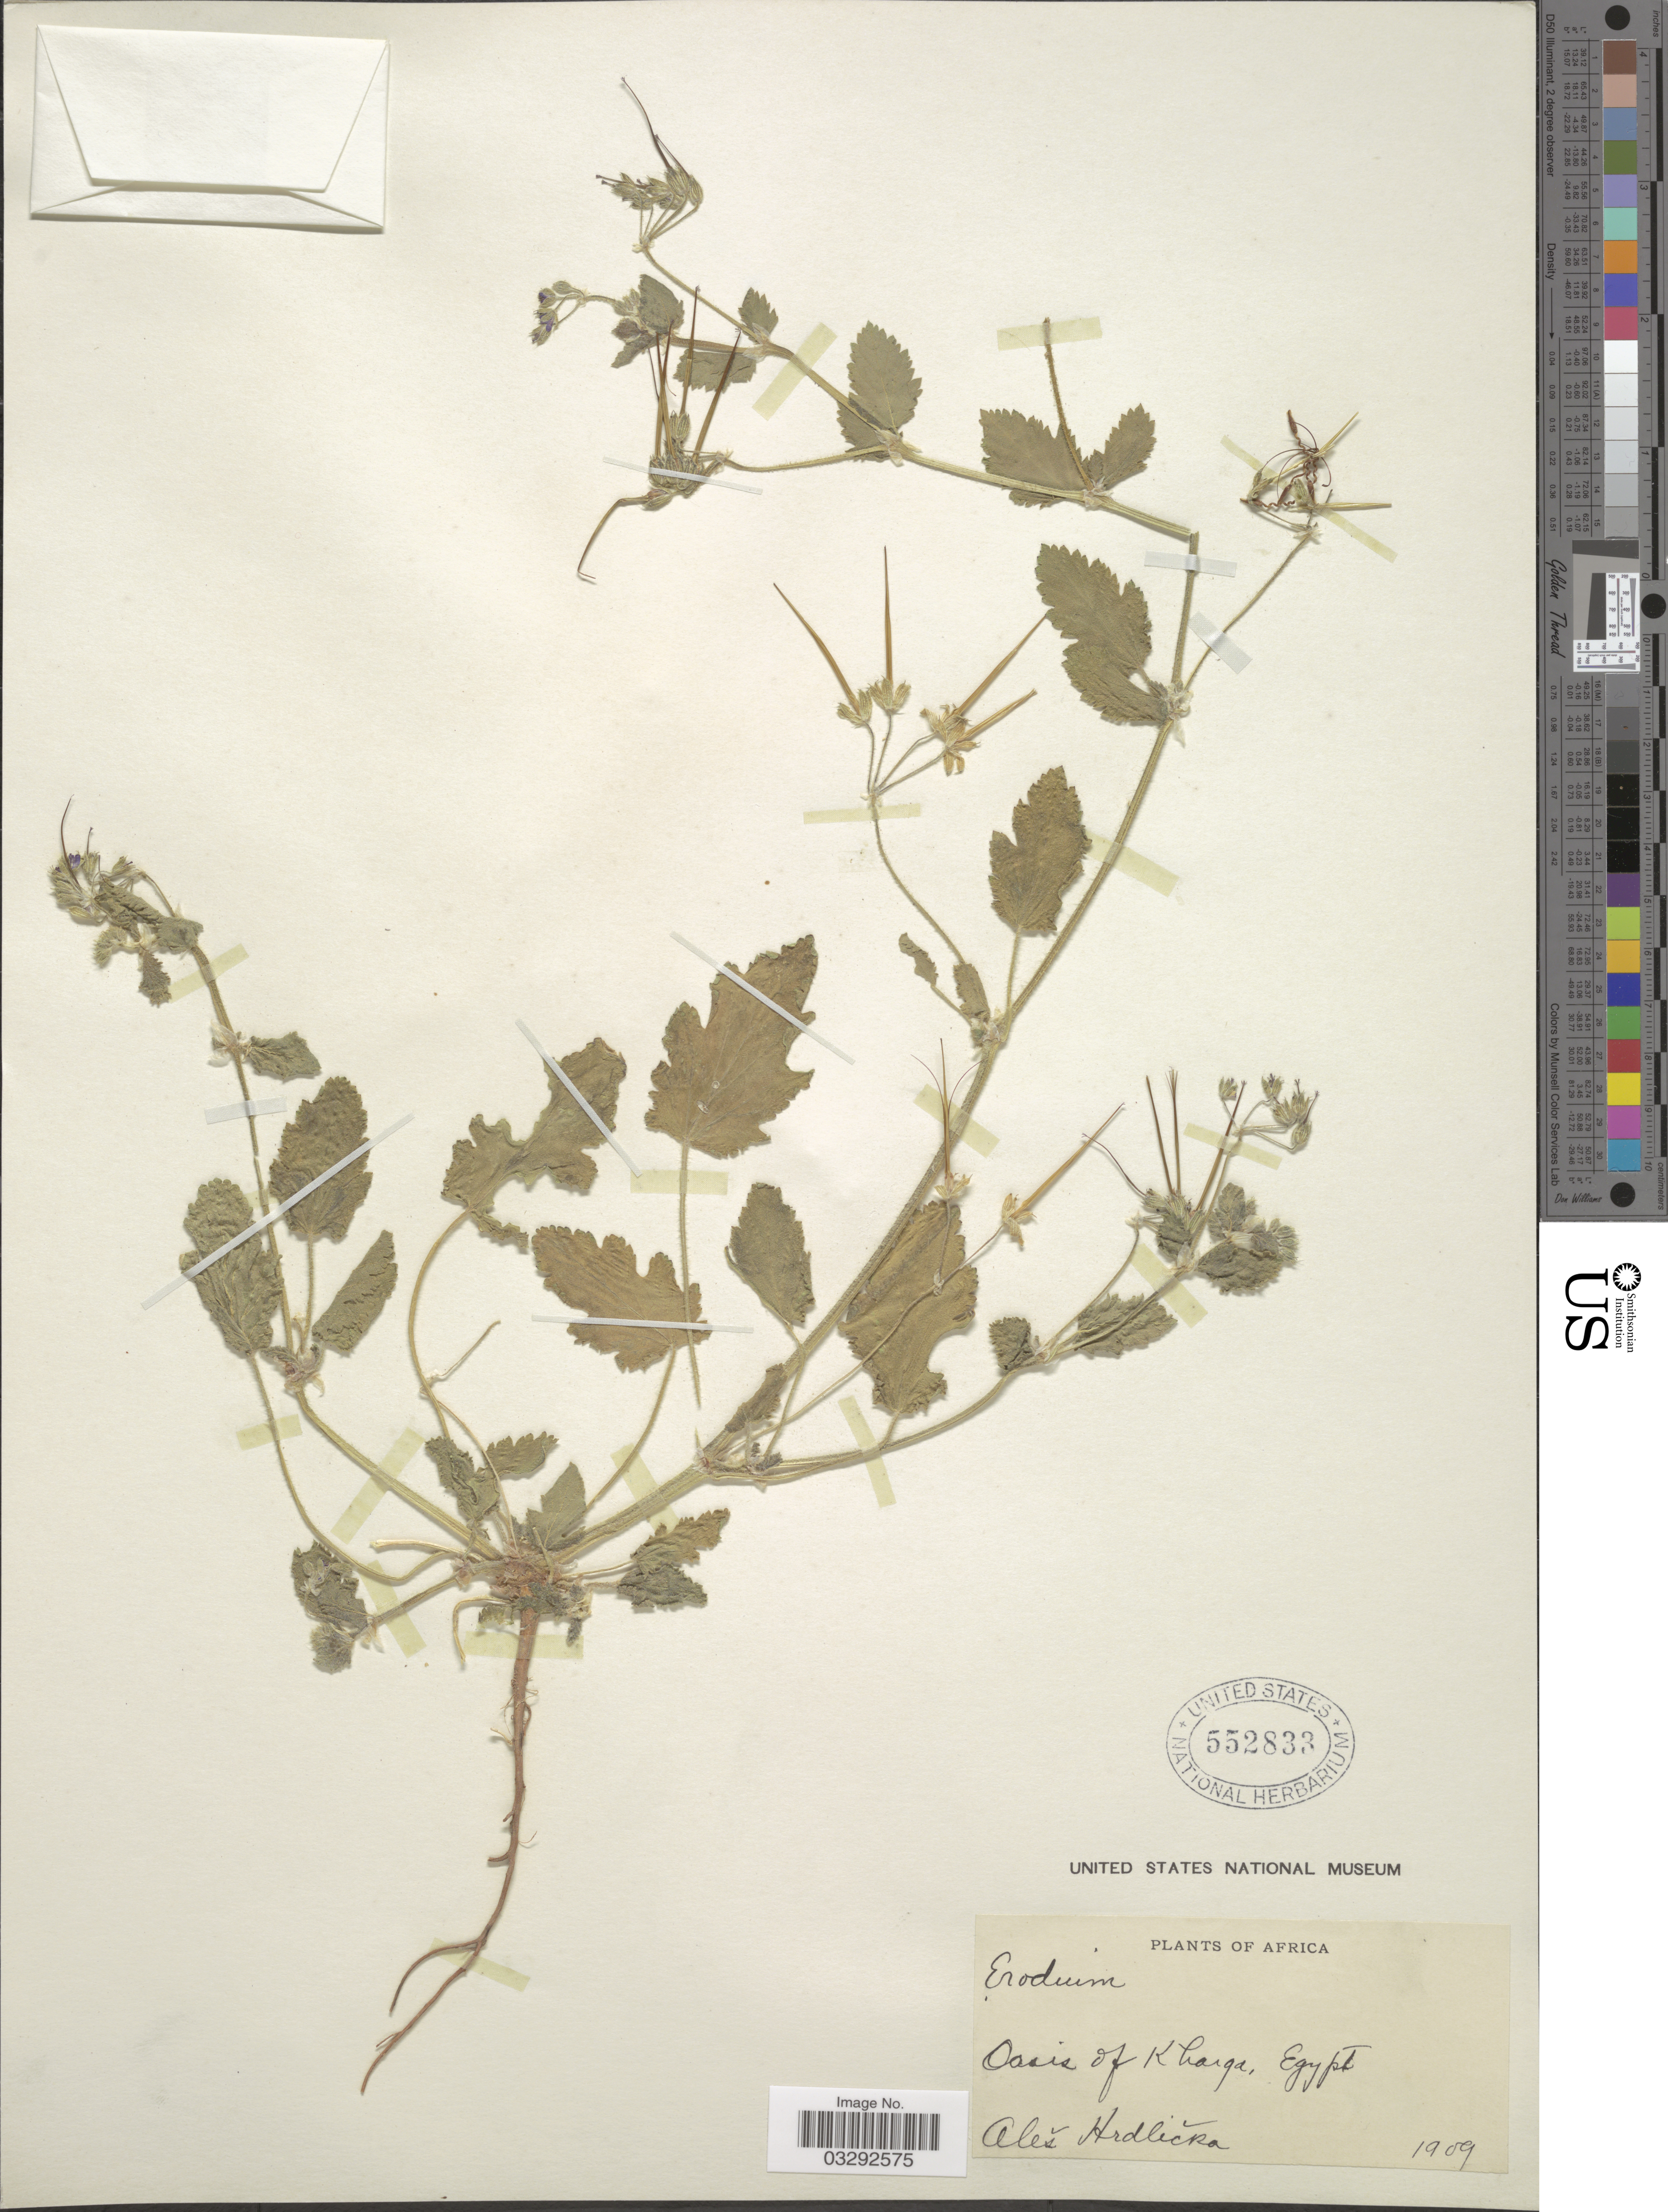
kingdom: Plantae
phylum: Tracheophyta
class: Magnoliopsida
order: Geraniales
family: Geraniaceae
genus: Erodium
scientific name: Erodium sp.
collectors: A. Hrdlicka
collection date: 1909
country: Egypt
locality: Oasis of Kharga.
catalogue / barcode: US 552833